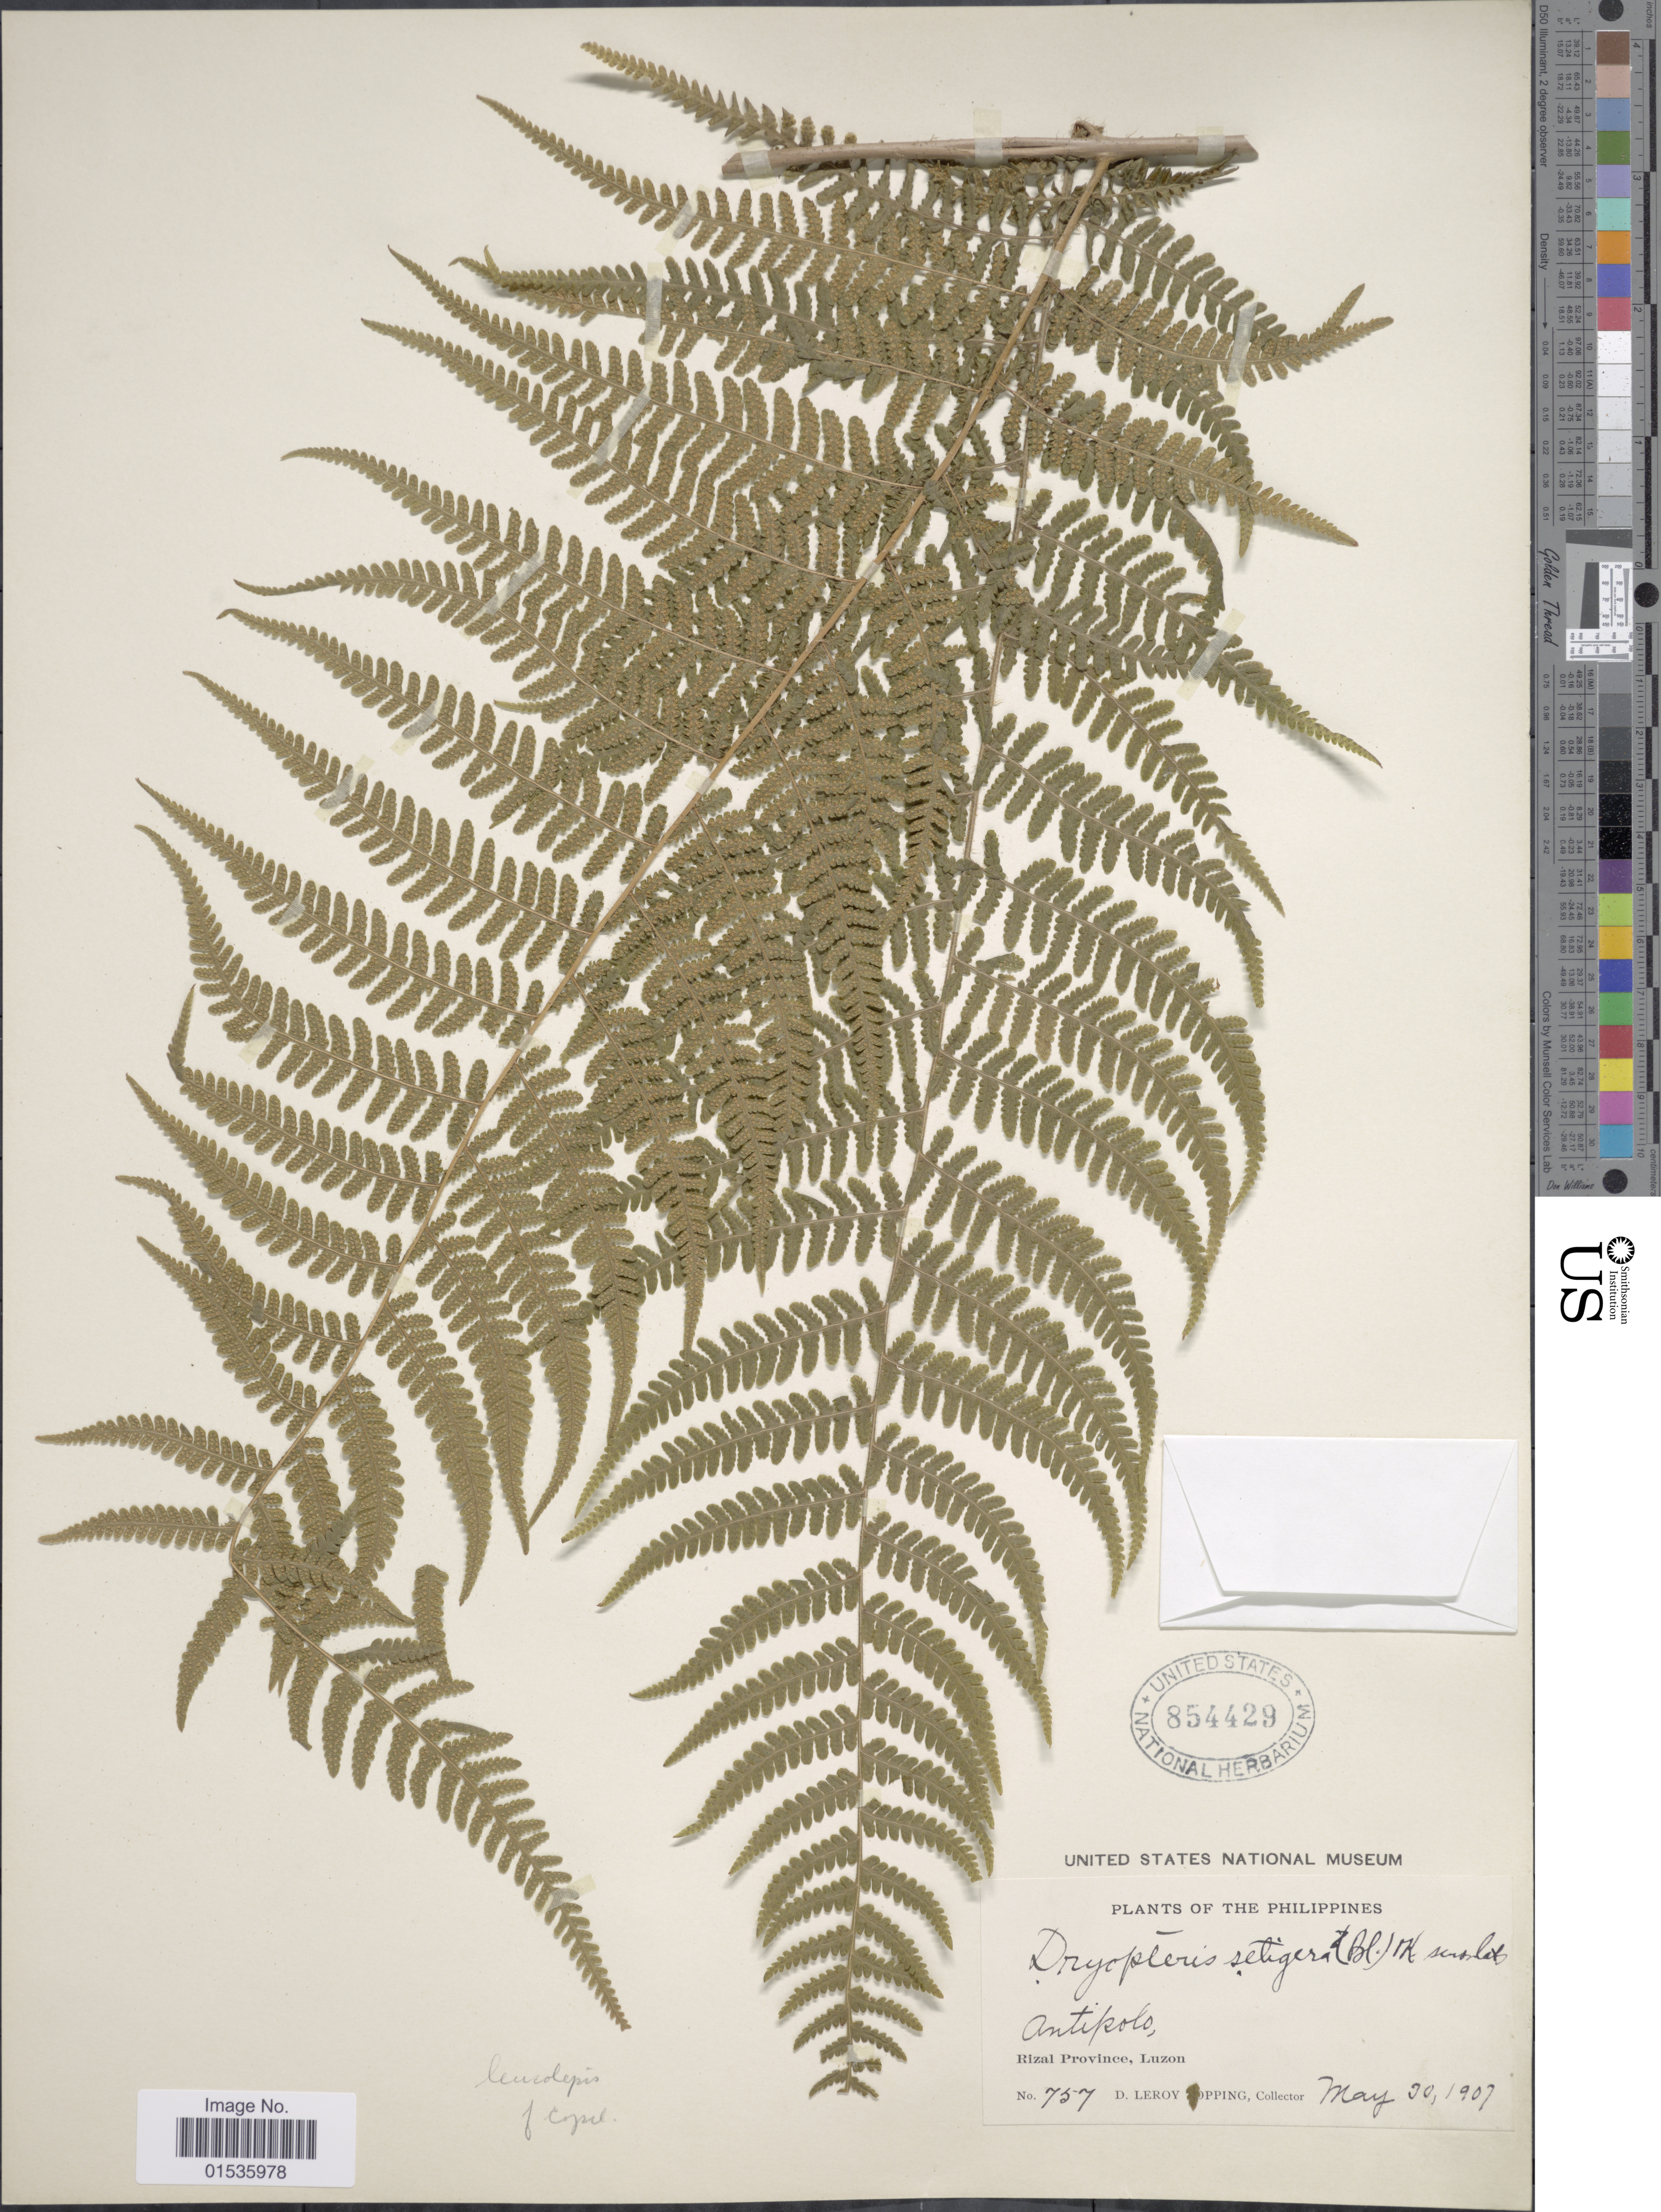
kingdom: Plantae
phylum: Tracheophyta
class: Polypodiopsida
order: Polypodiales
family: Thelypteridaceae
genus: Macrothelypteris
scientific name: Macrothelypteris polypodioides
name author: (Hook.) Holttum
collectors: D. L. Topping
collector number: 757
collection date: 1907-05-30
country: Philippines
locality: Antipolo, Rizal Province, Luzon. Philippines.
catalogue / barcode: US 854429